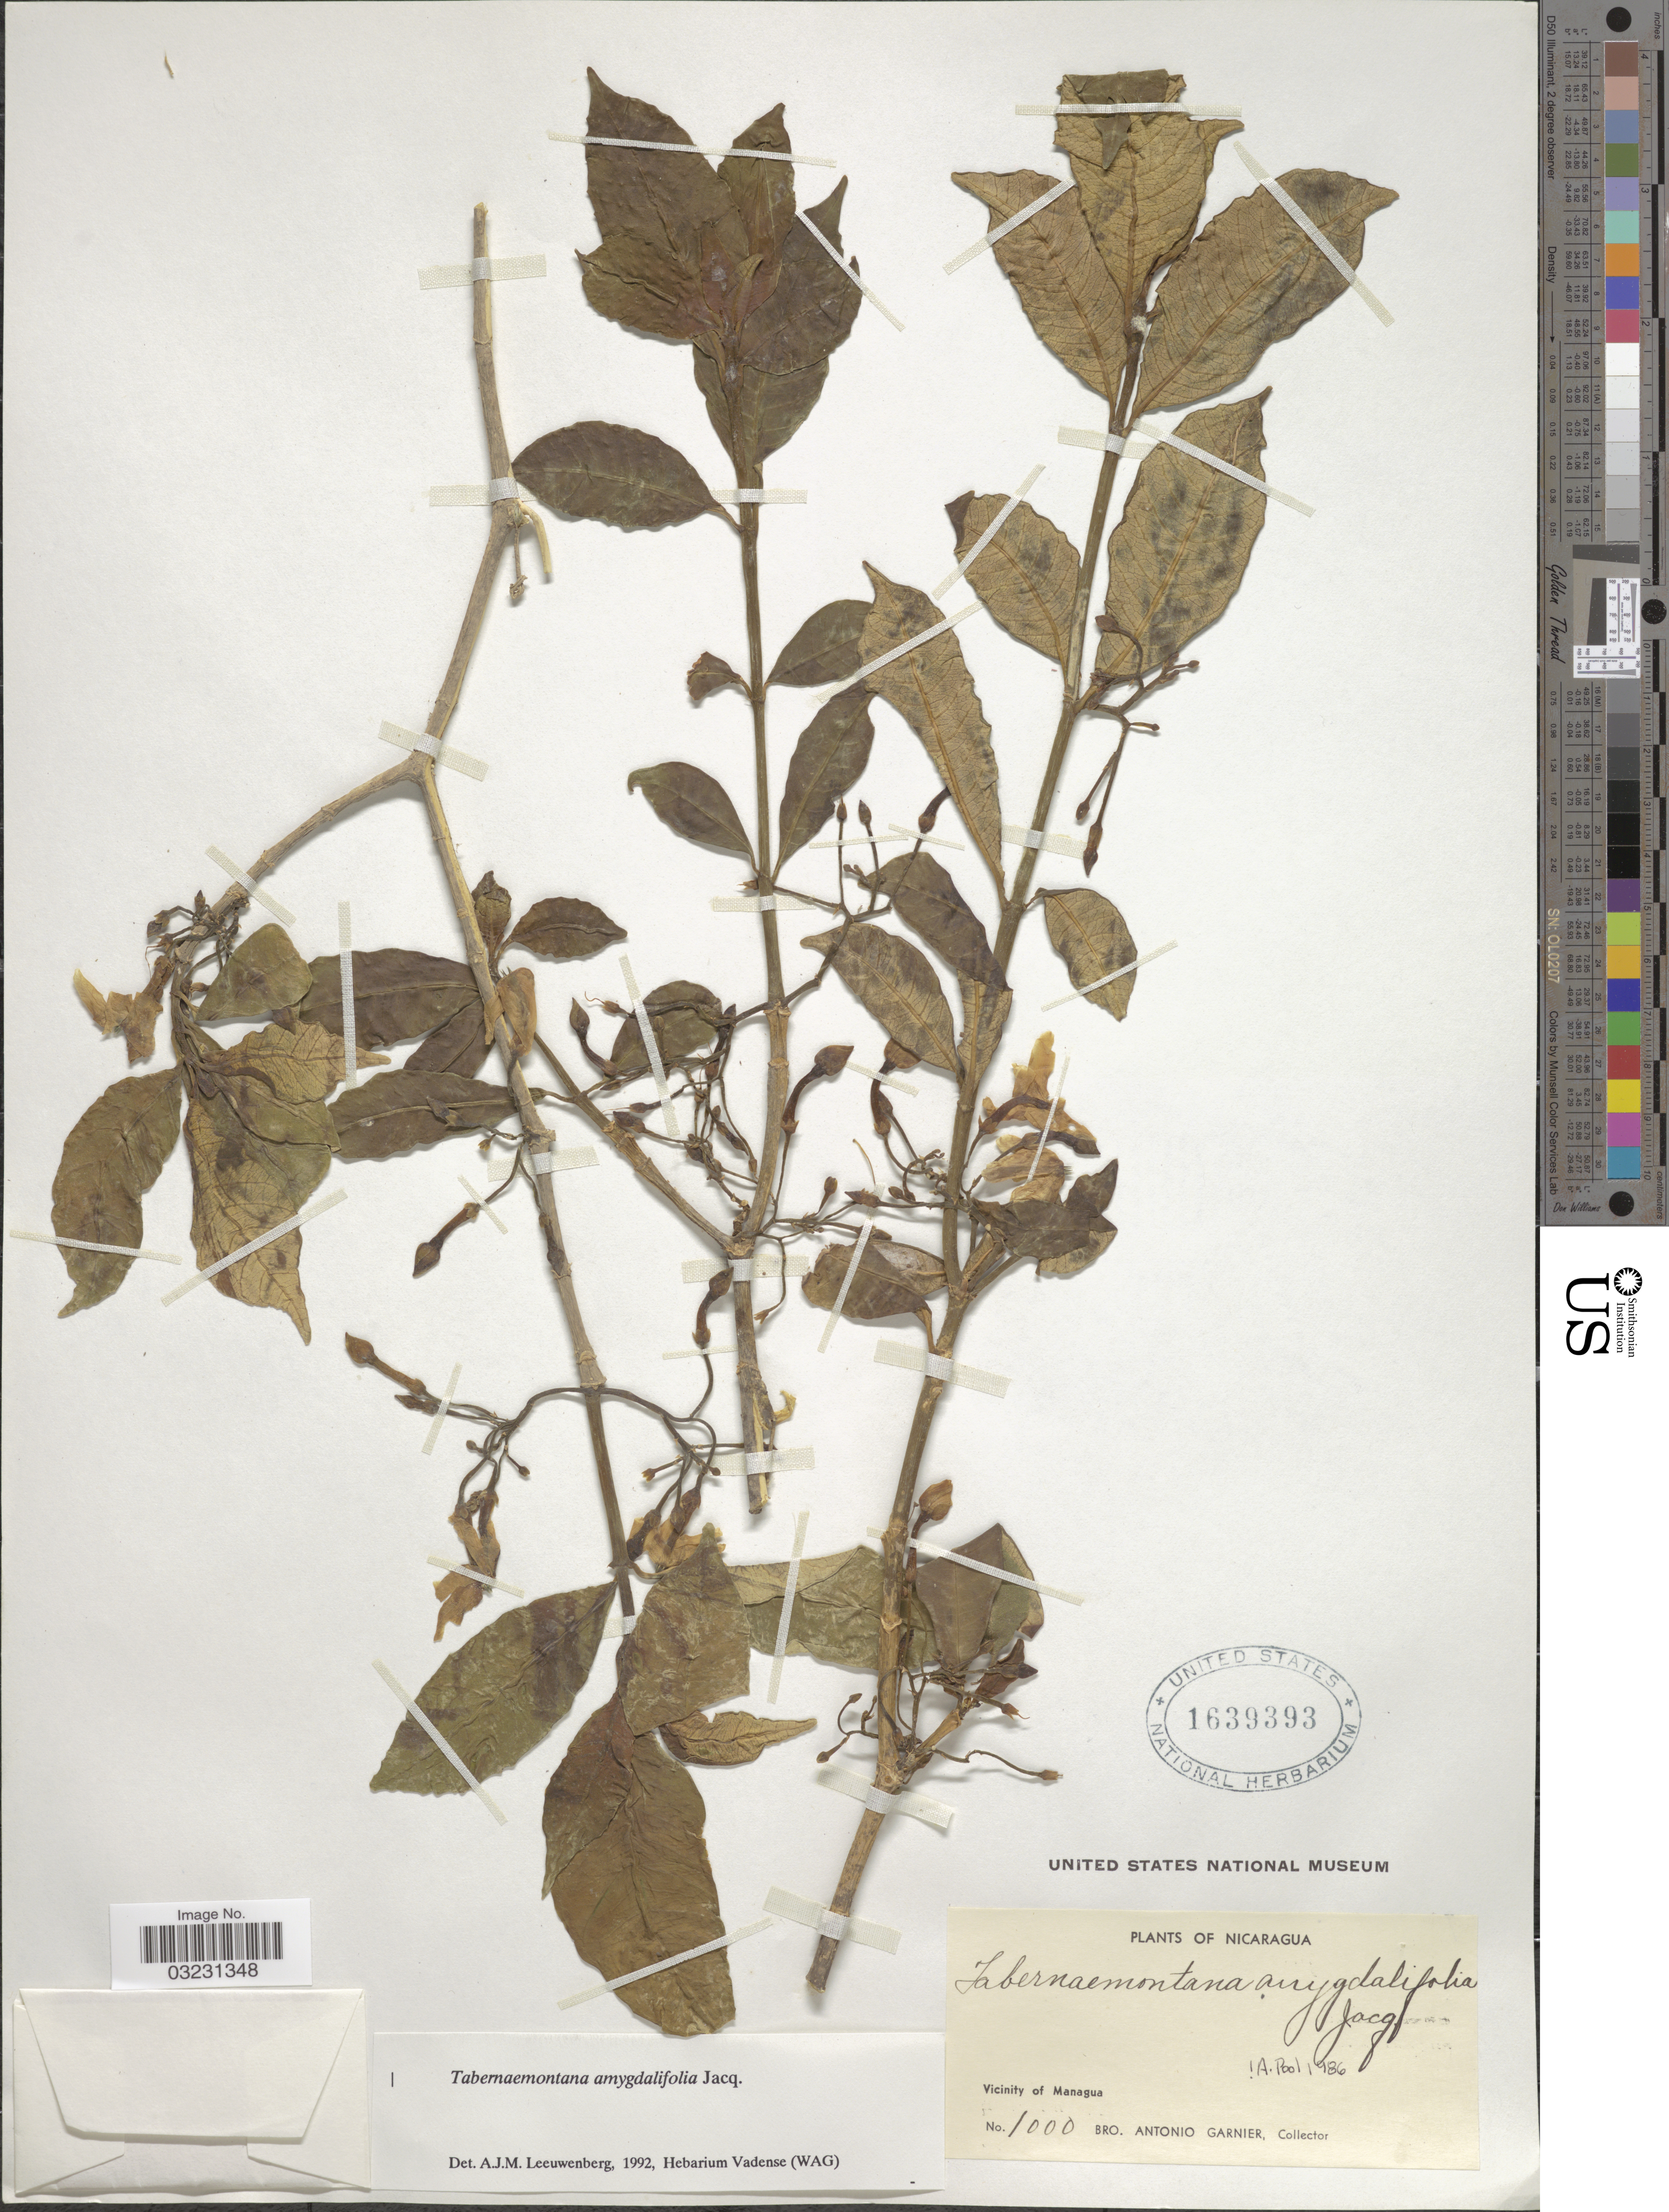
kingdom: Plantae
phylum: Tracheophyta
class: Magnoliopsida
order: Gentianales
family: Apocynaceae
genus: Tabernaemontana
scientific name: Tabernaemontana amygdalifolia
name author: Jacq.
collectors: Bro. A. Garnier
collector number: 1000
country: Nicaragua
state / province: Managua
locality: Vicinity of Managua.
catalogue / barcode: US 1639393